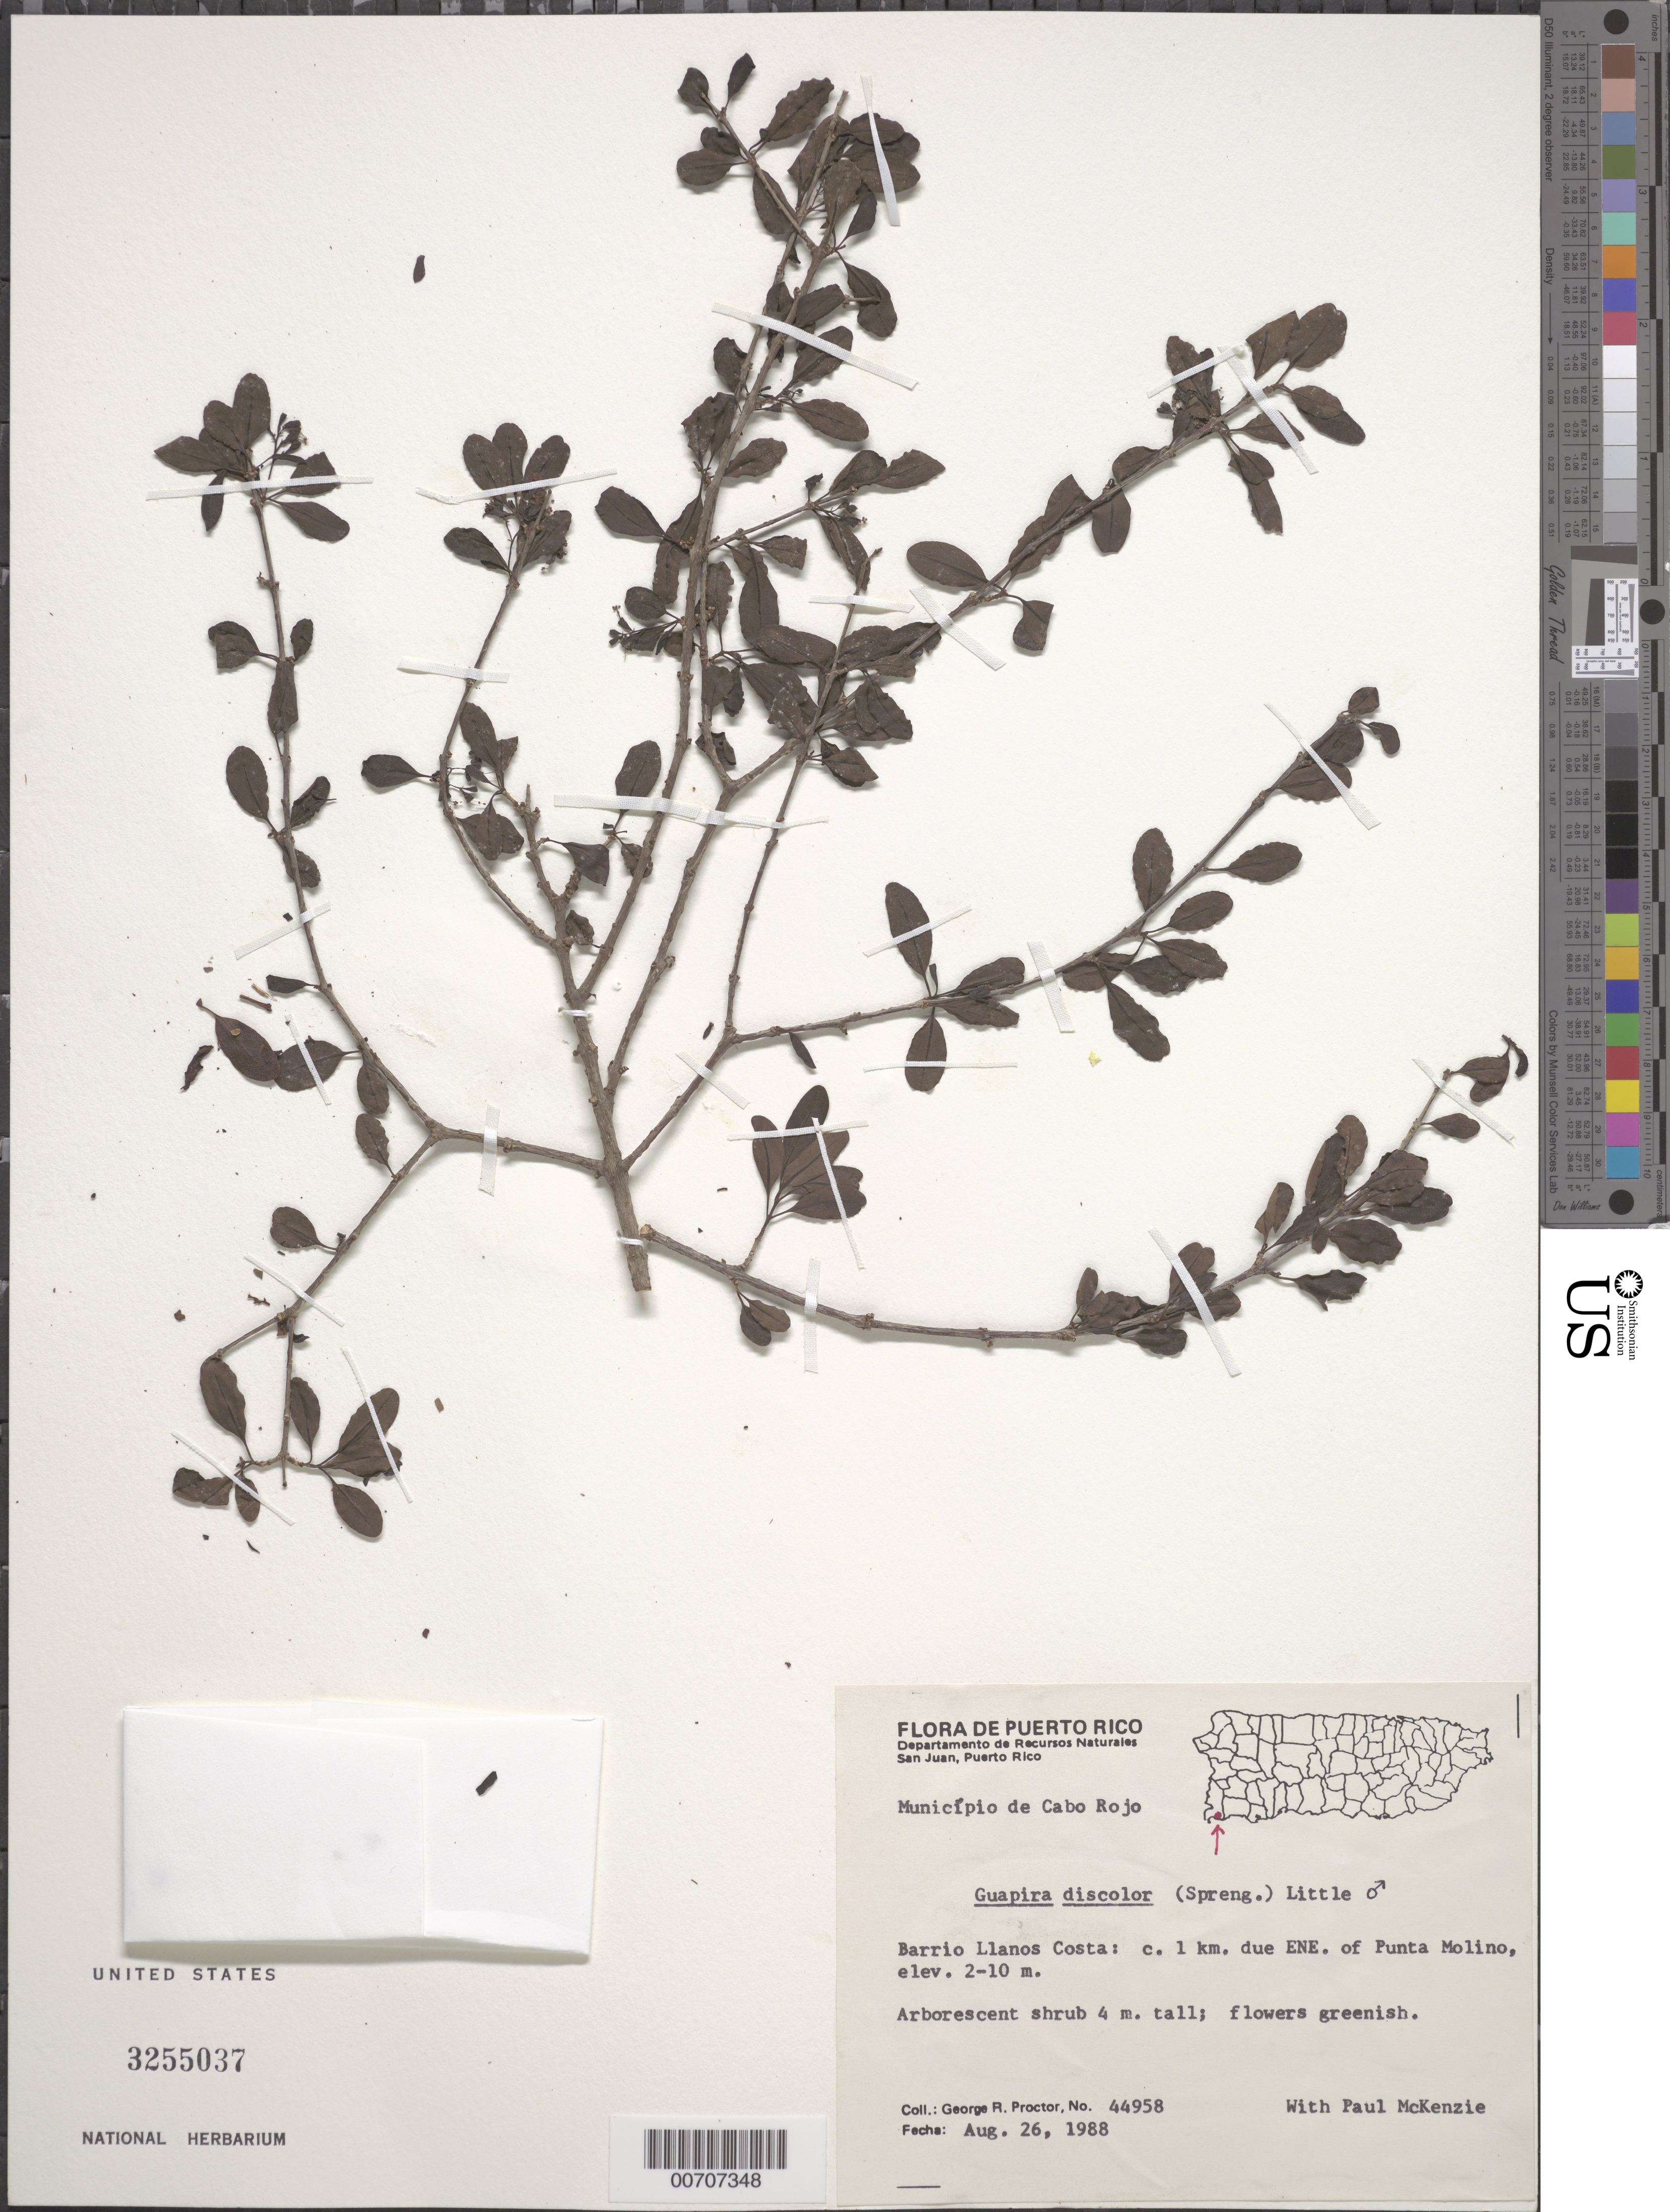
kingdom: Plantae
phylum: Tracheophyta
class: Magnoliopsida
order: Caryophyllales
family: Nyctaginaceae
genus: Guapira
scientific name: Guapira discolor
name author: (Spreng.) Little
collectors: G. R. Proctor & P. McKenzie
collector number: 44958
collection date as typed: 26 Aug 1988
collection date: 1988-08-26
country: Puerto Rico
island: Greater Antilles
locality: Municipio de Cabo Rojo, Barrio Llanos Costa: c. 1 km due ENE of Punta Molino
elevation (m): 2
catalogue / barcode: US 3255037